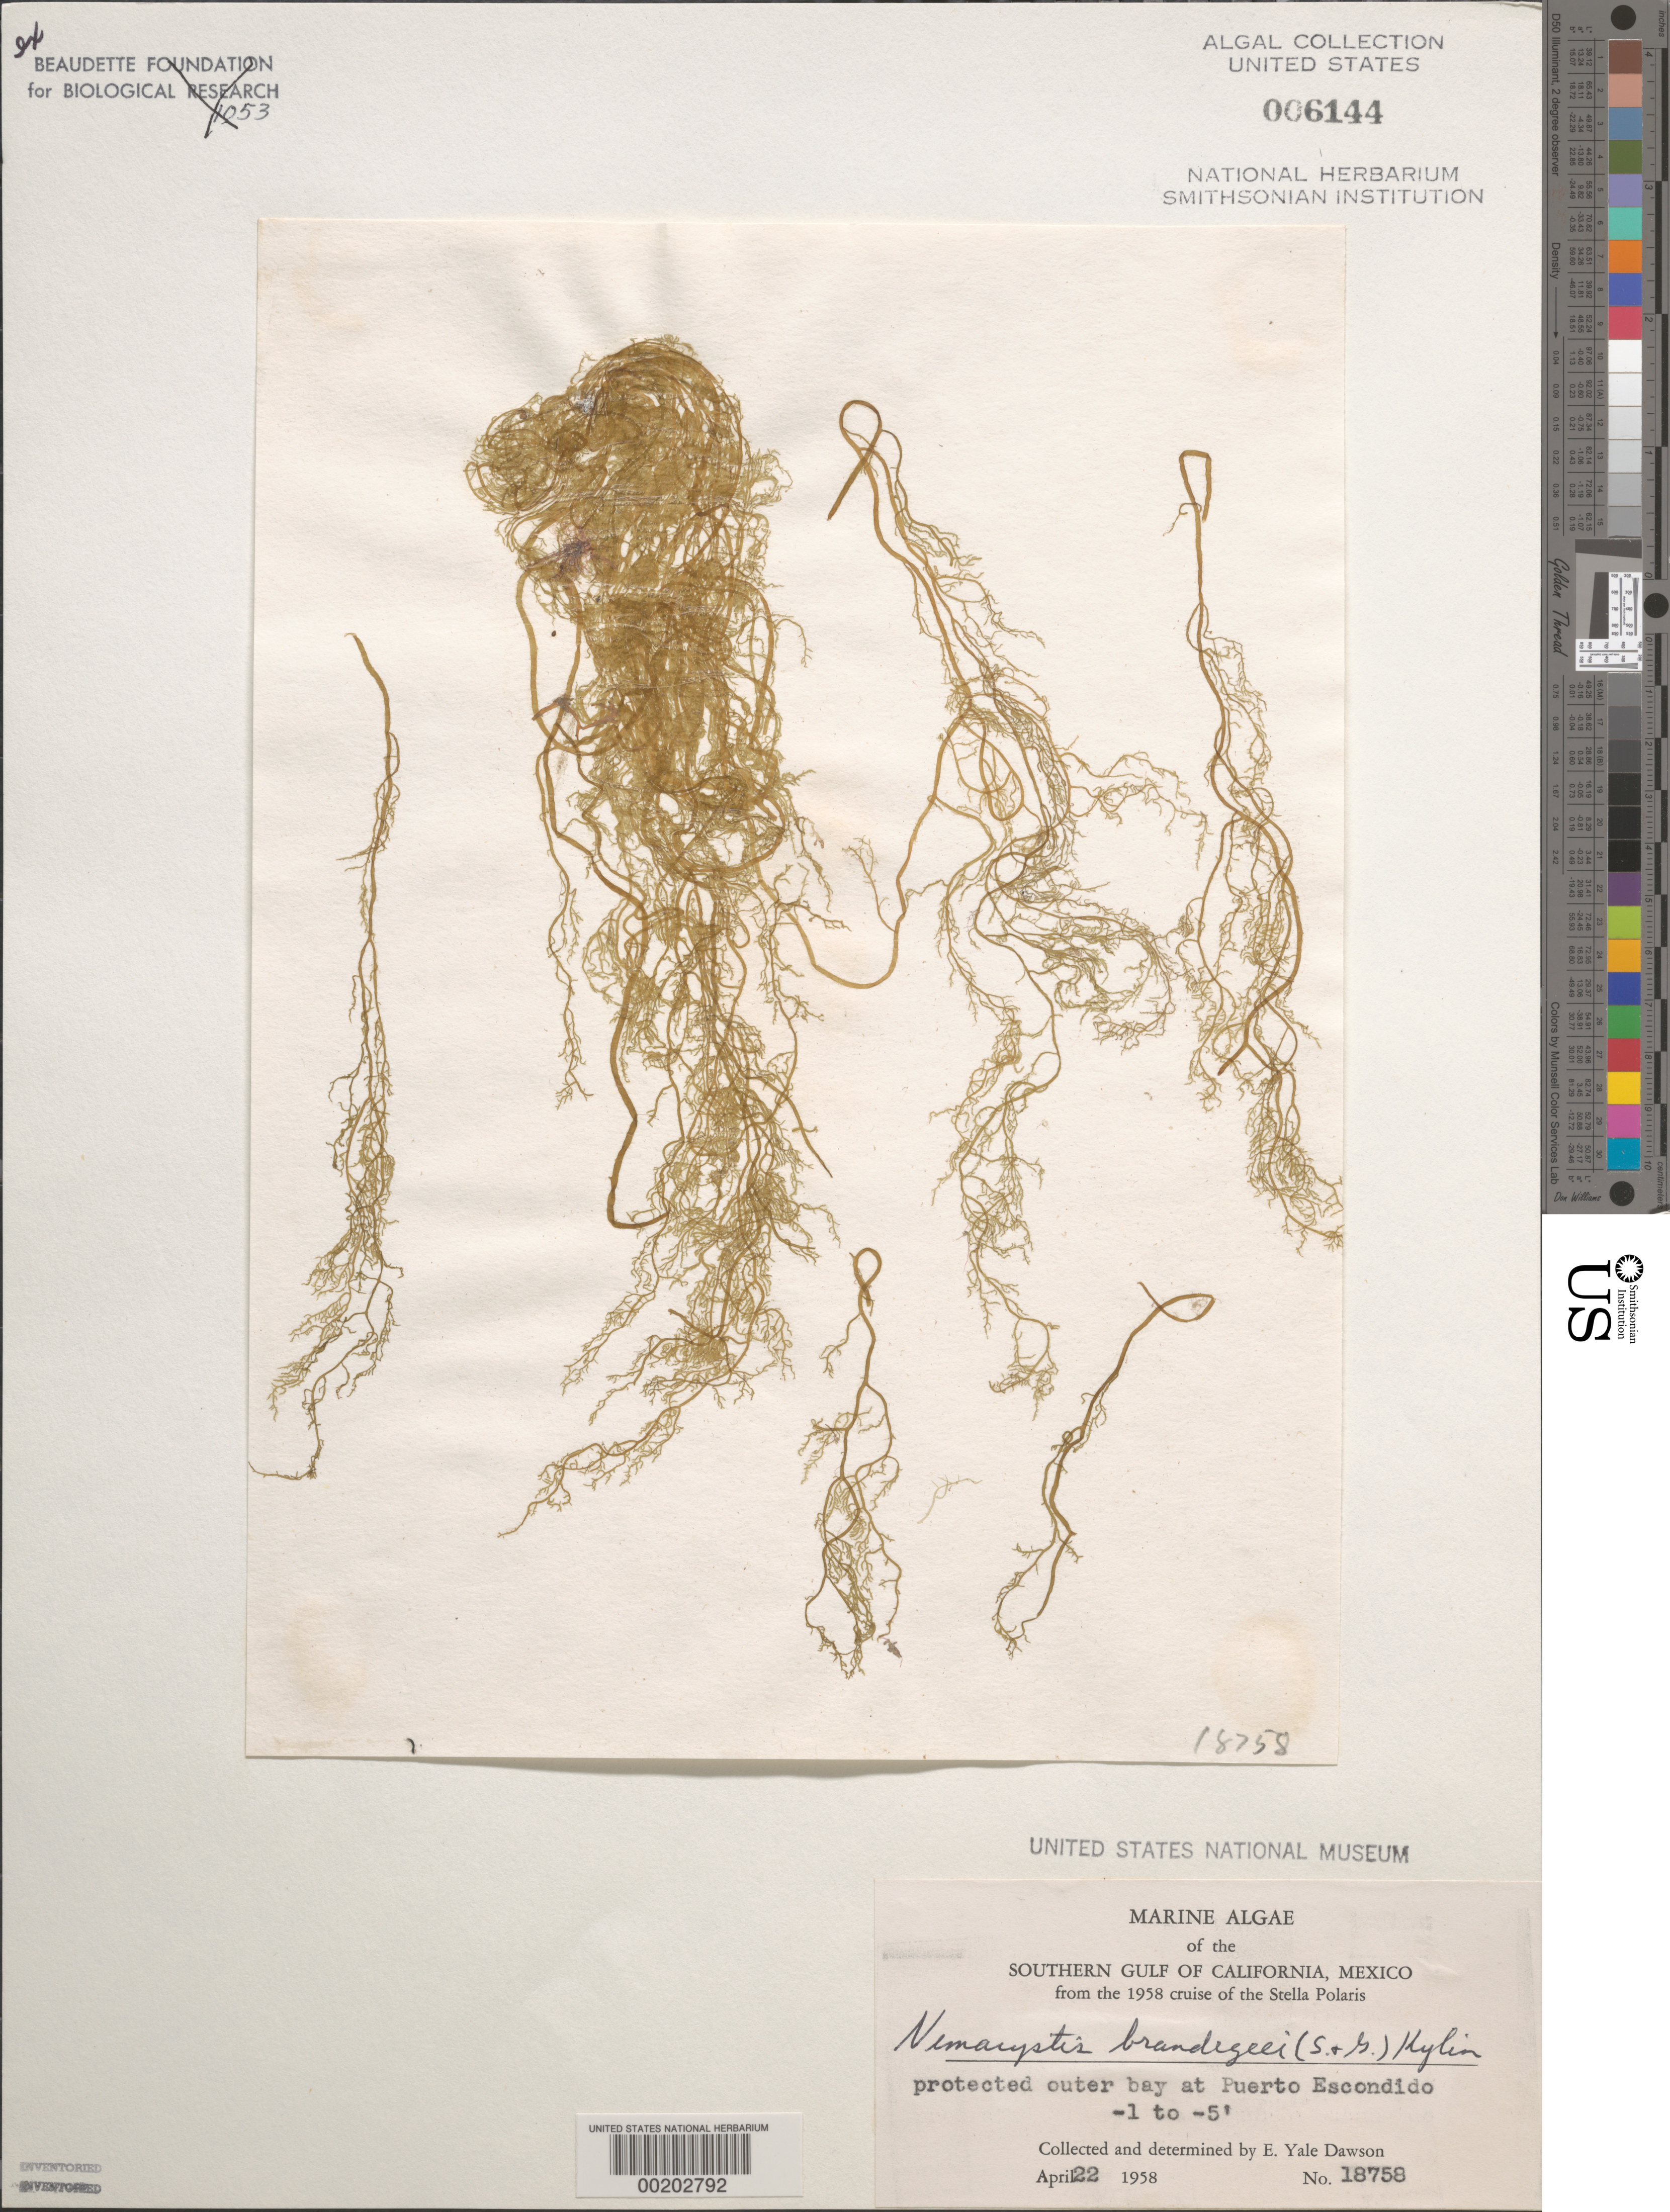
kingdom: Chromista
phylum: Ochrophyta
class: Phaeophyceae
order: Ectocarpales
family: Chordariaceae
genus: Nemacystus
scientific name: Nemacystus brandegeei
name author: (Setch. & N.L. Gardner) Kylin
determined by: Dawson, E. Y.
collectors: E. Y. Dawson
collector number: EYD 18758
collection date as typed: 22 Apr 1958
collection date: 1958-04-22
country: Mexico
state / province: Baja California Sur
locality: Puerto Escondido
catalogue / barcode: US 6144